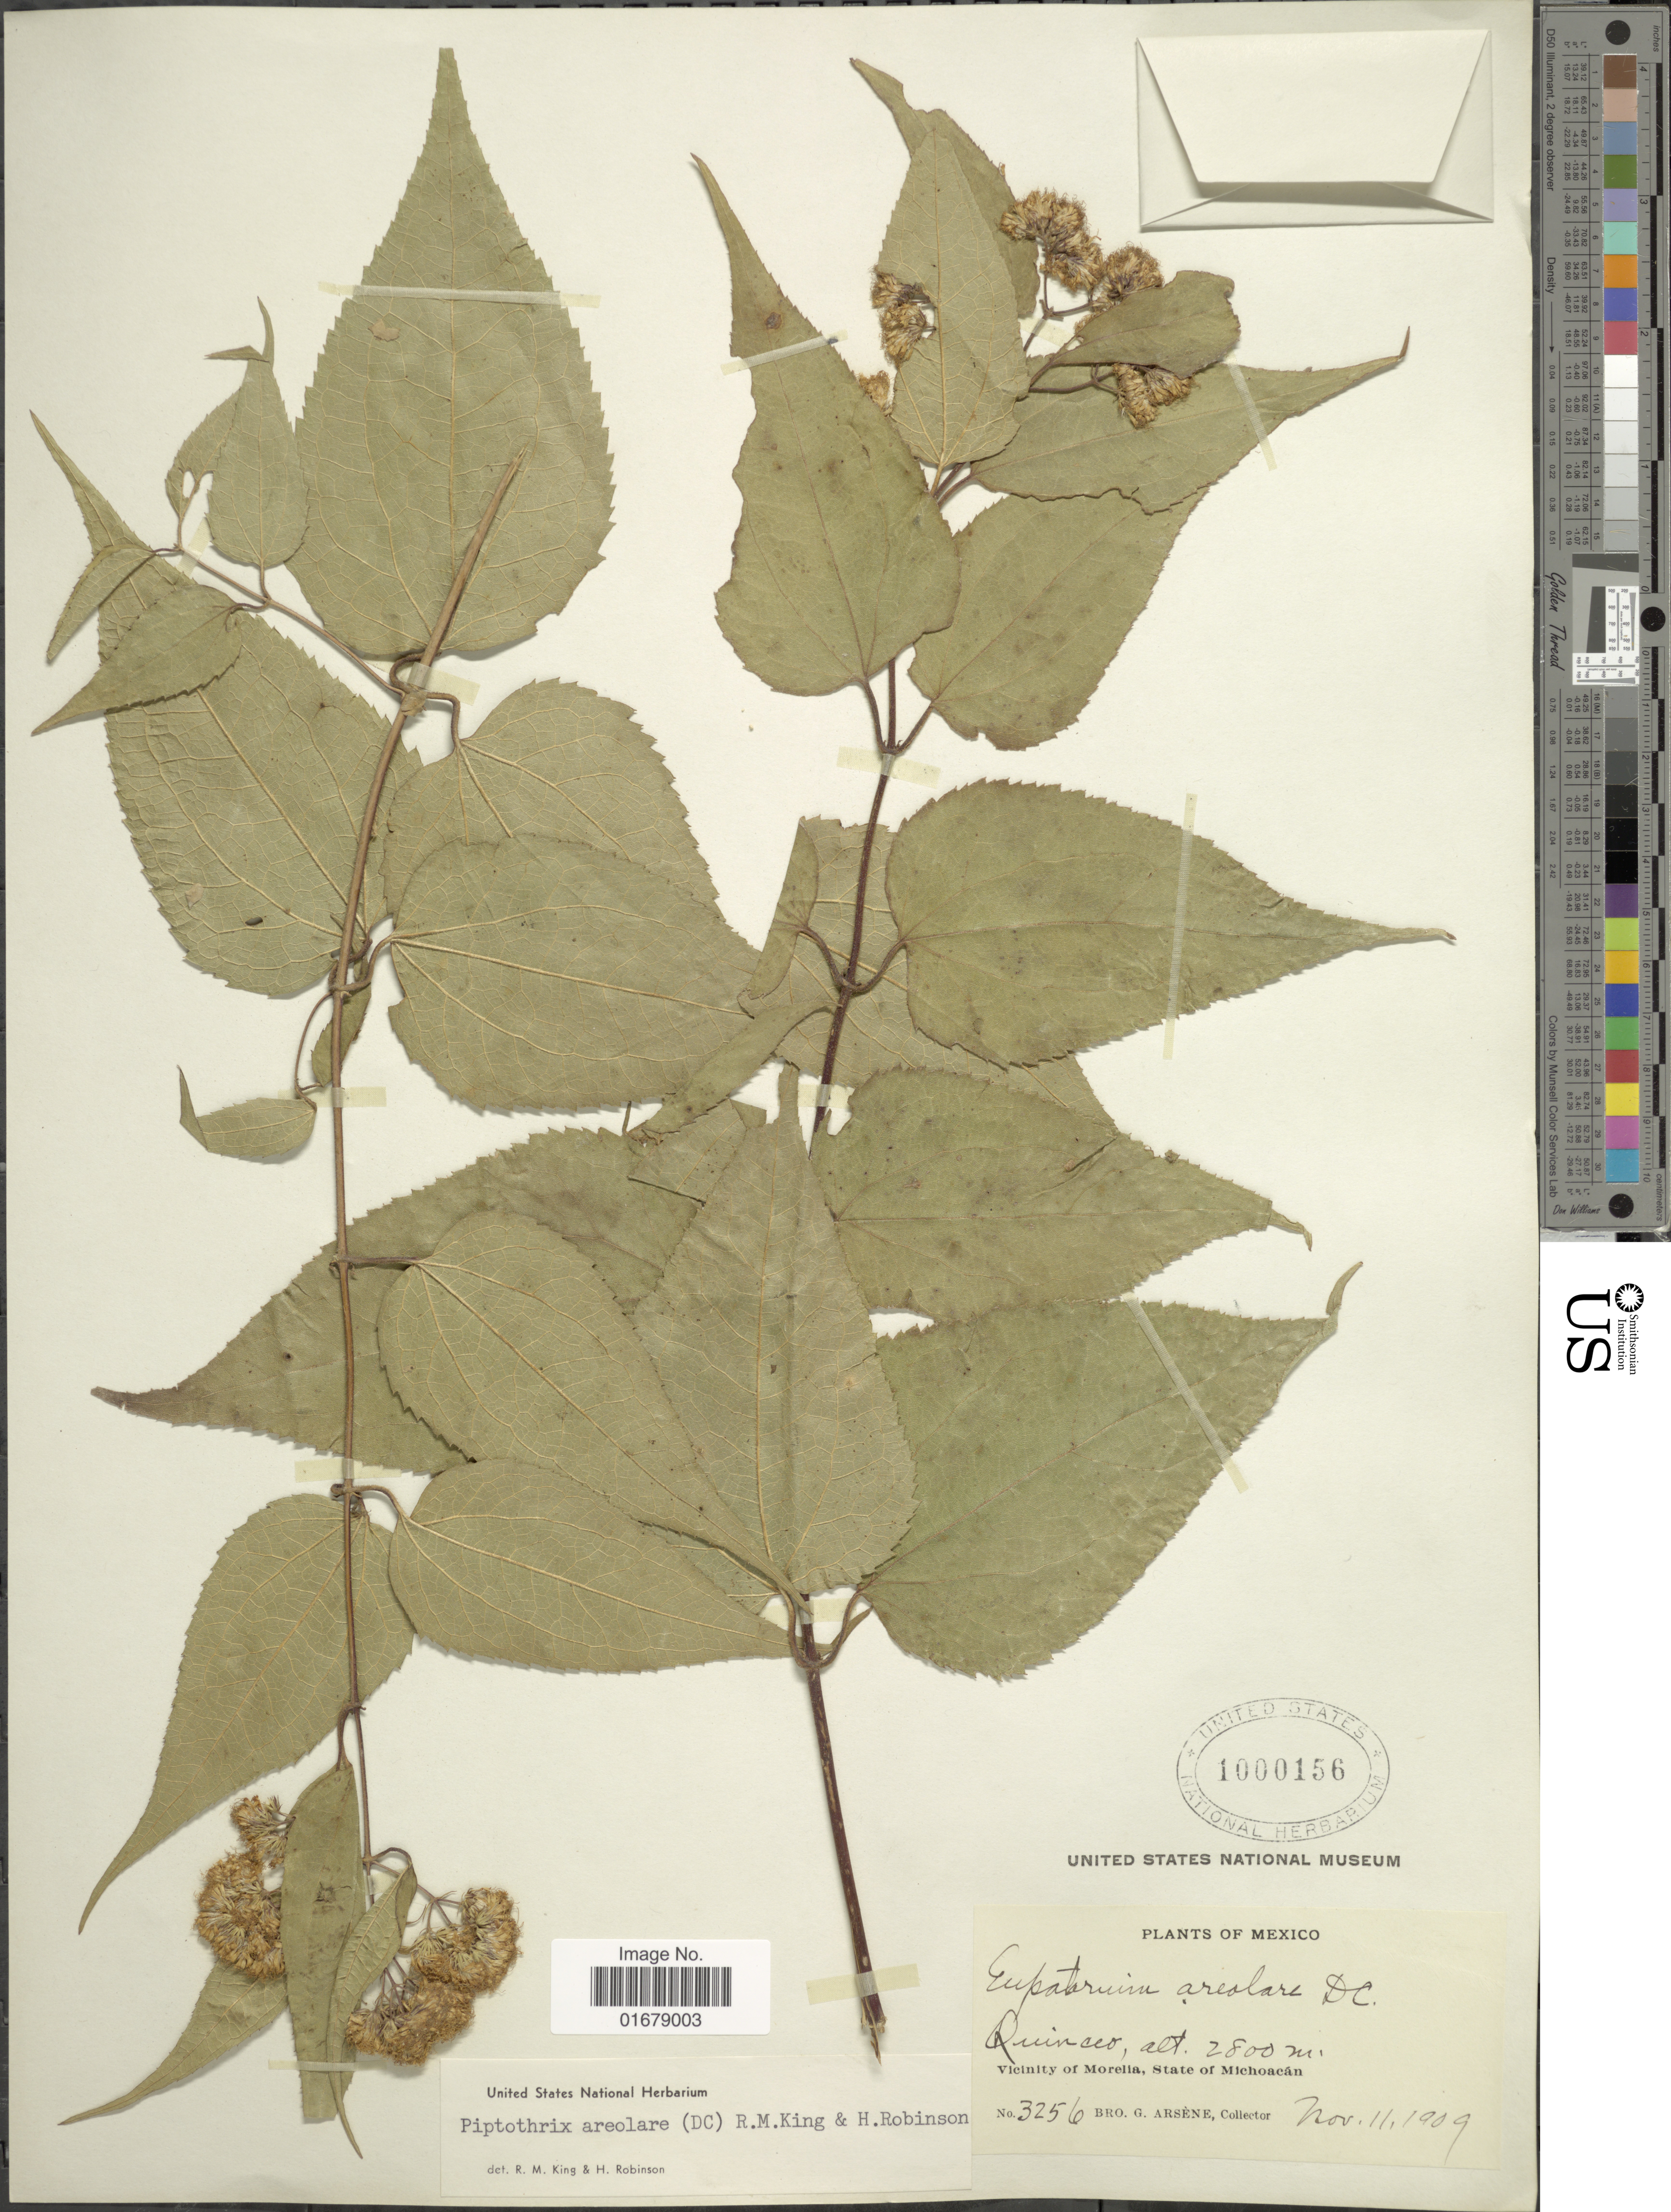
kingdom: Plantae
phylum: Tracheophyta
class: Magnoliopsida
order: Asterales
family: Asteraceae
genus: Piptothrix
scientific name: Piptothrix areolaris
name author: (DC.) R.M. King & H. Rob.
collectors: Bro. G. Arsène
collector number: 3256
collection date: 1909-11-11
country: Mexico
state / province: Michoacán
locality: Mexico. Vicinity of Morelia, State of Michoacán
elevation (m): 2800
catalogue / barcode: US 1000156